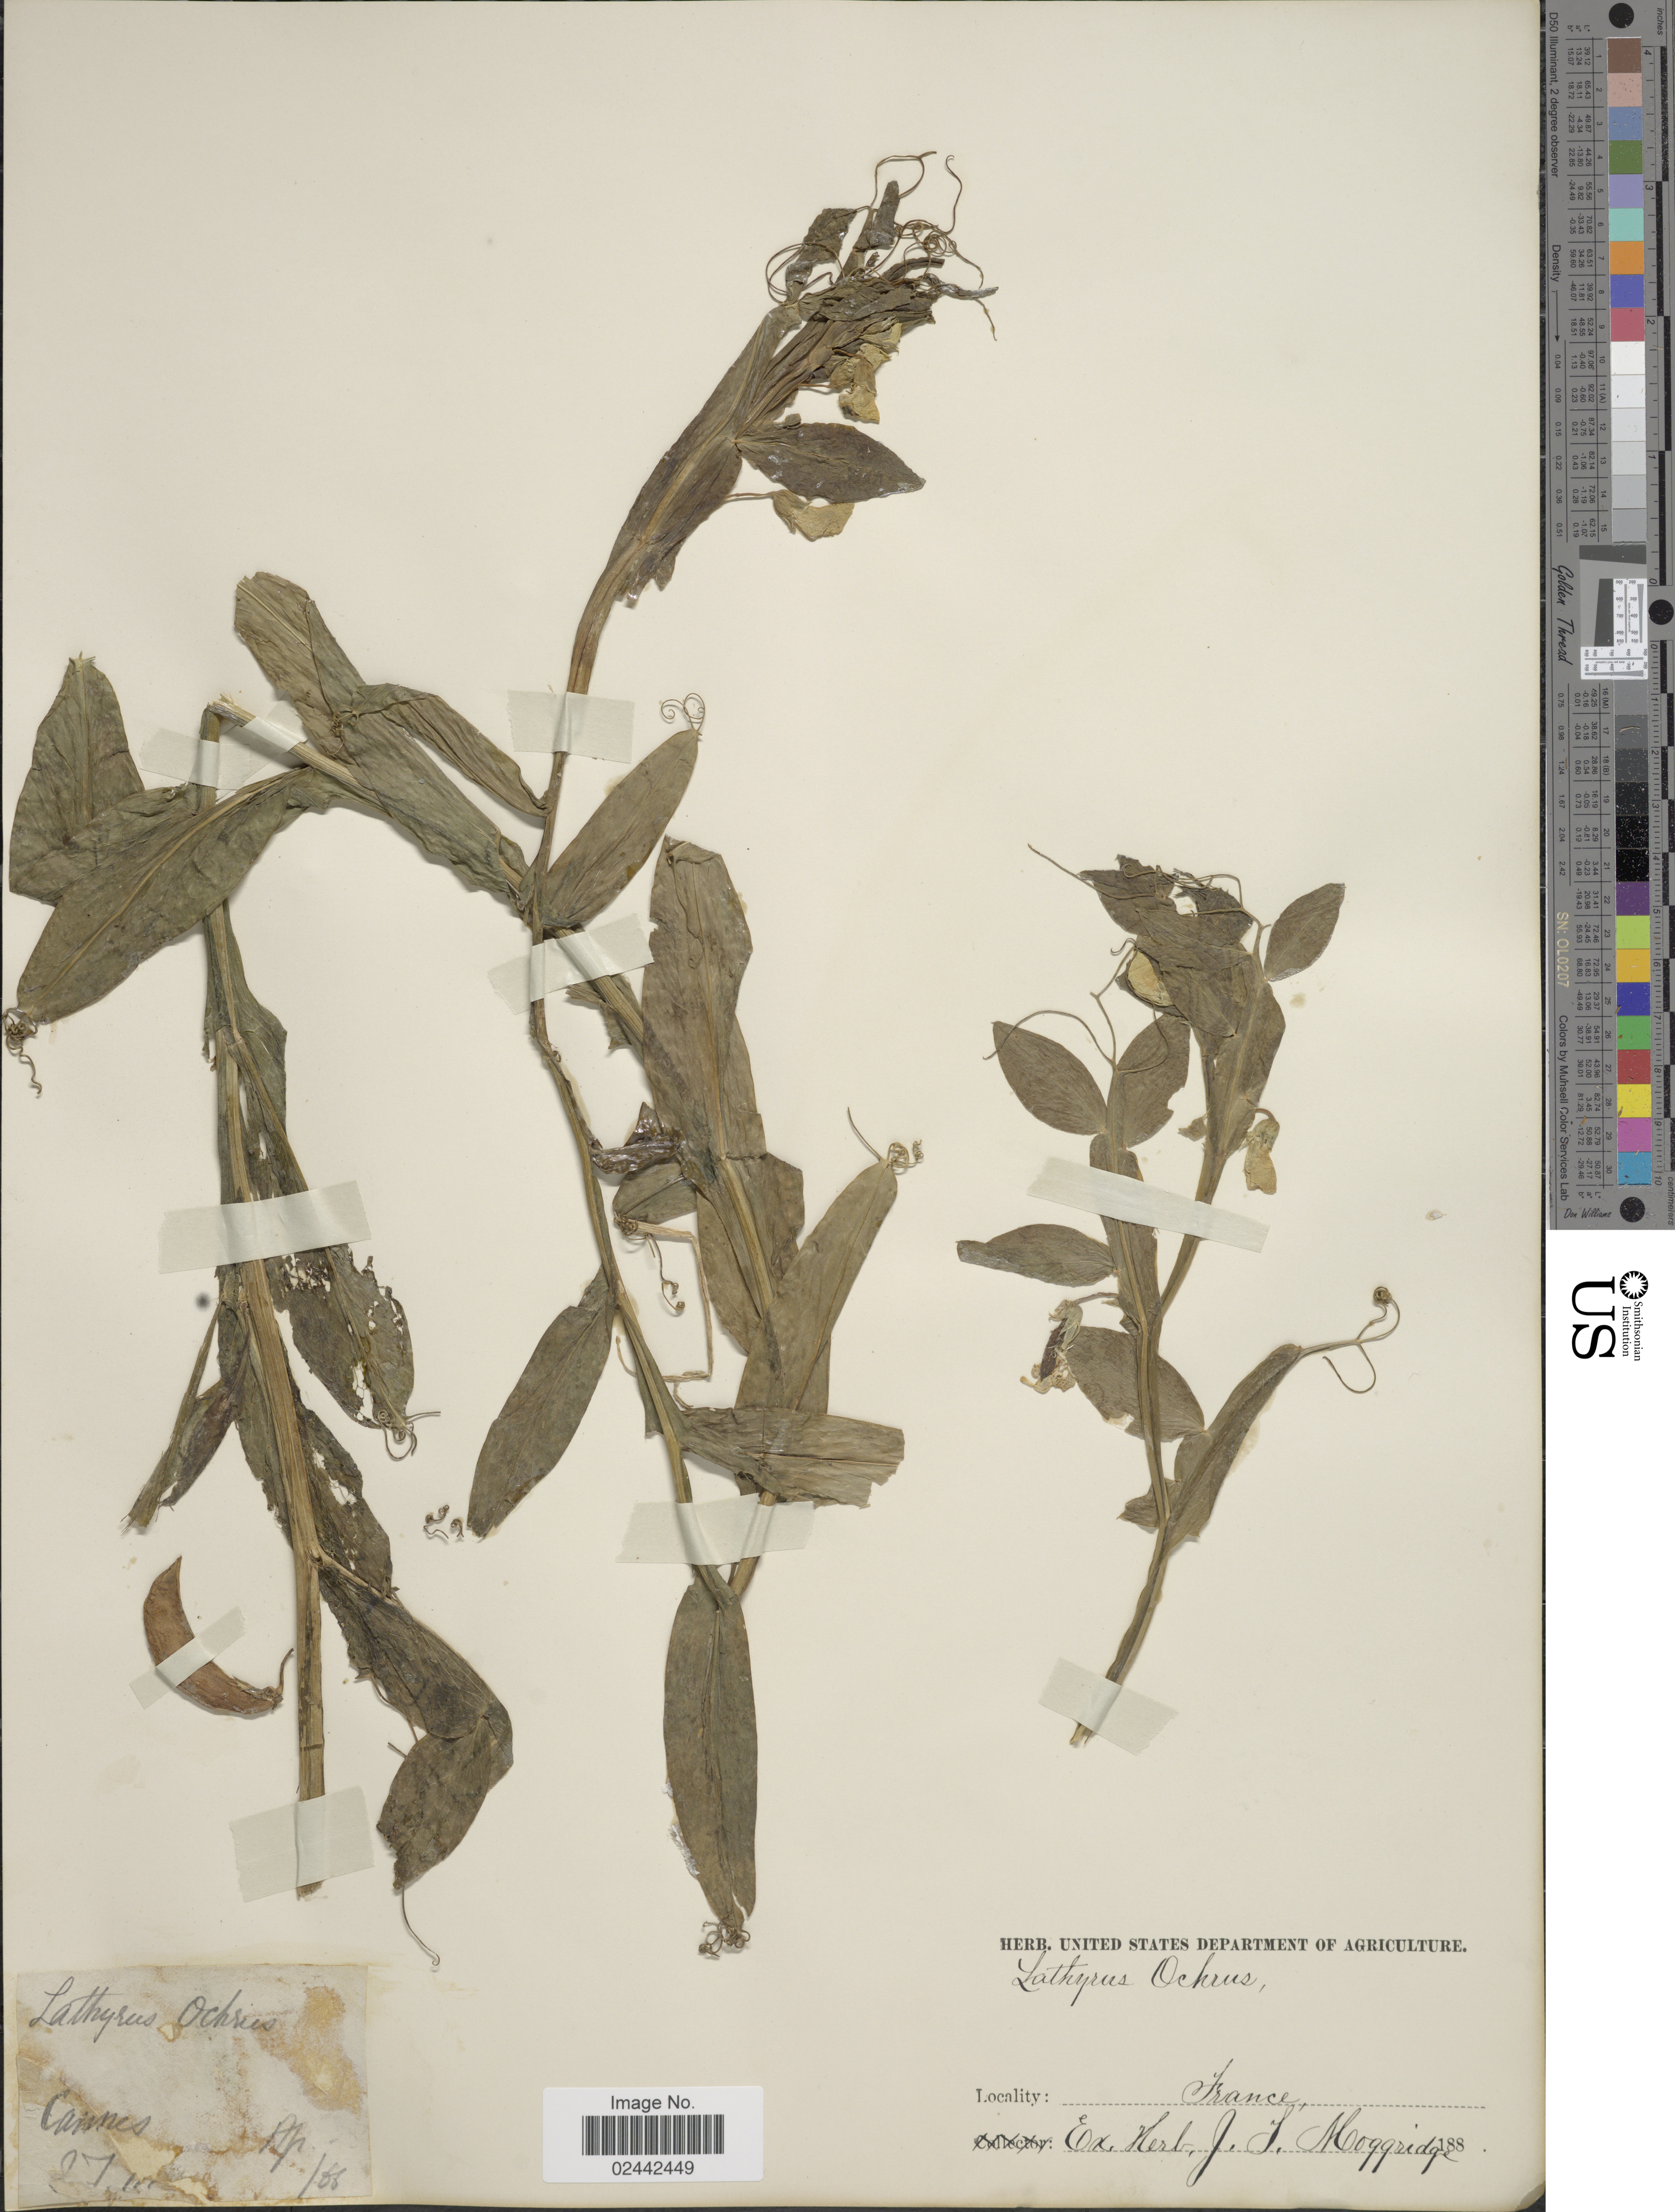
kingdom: Plantae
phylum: Tracheophyta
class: Magnoliopsida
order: Fabales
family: Fabaceae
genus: Lathyrus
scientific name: Lathyrus ochrus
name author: (L.) DC.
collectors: ex herb. J.T. Moggridge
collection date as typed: Transcribed d/m/y: /4/66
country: France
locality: France. Cannes.